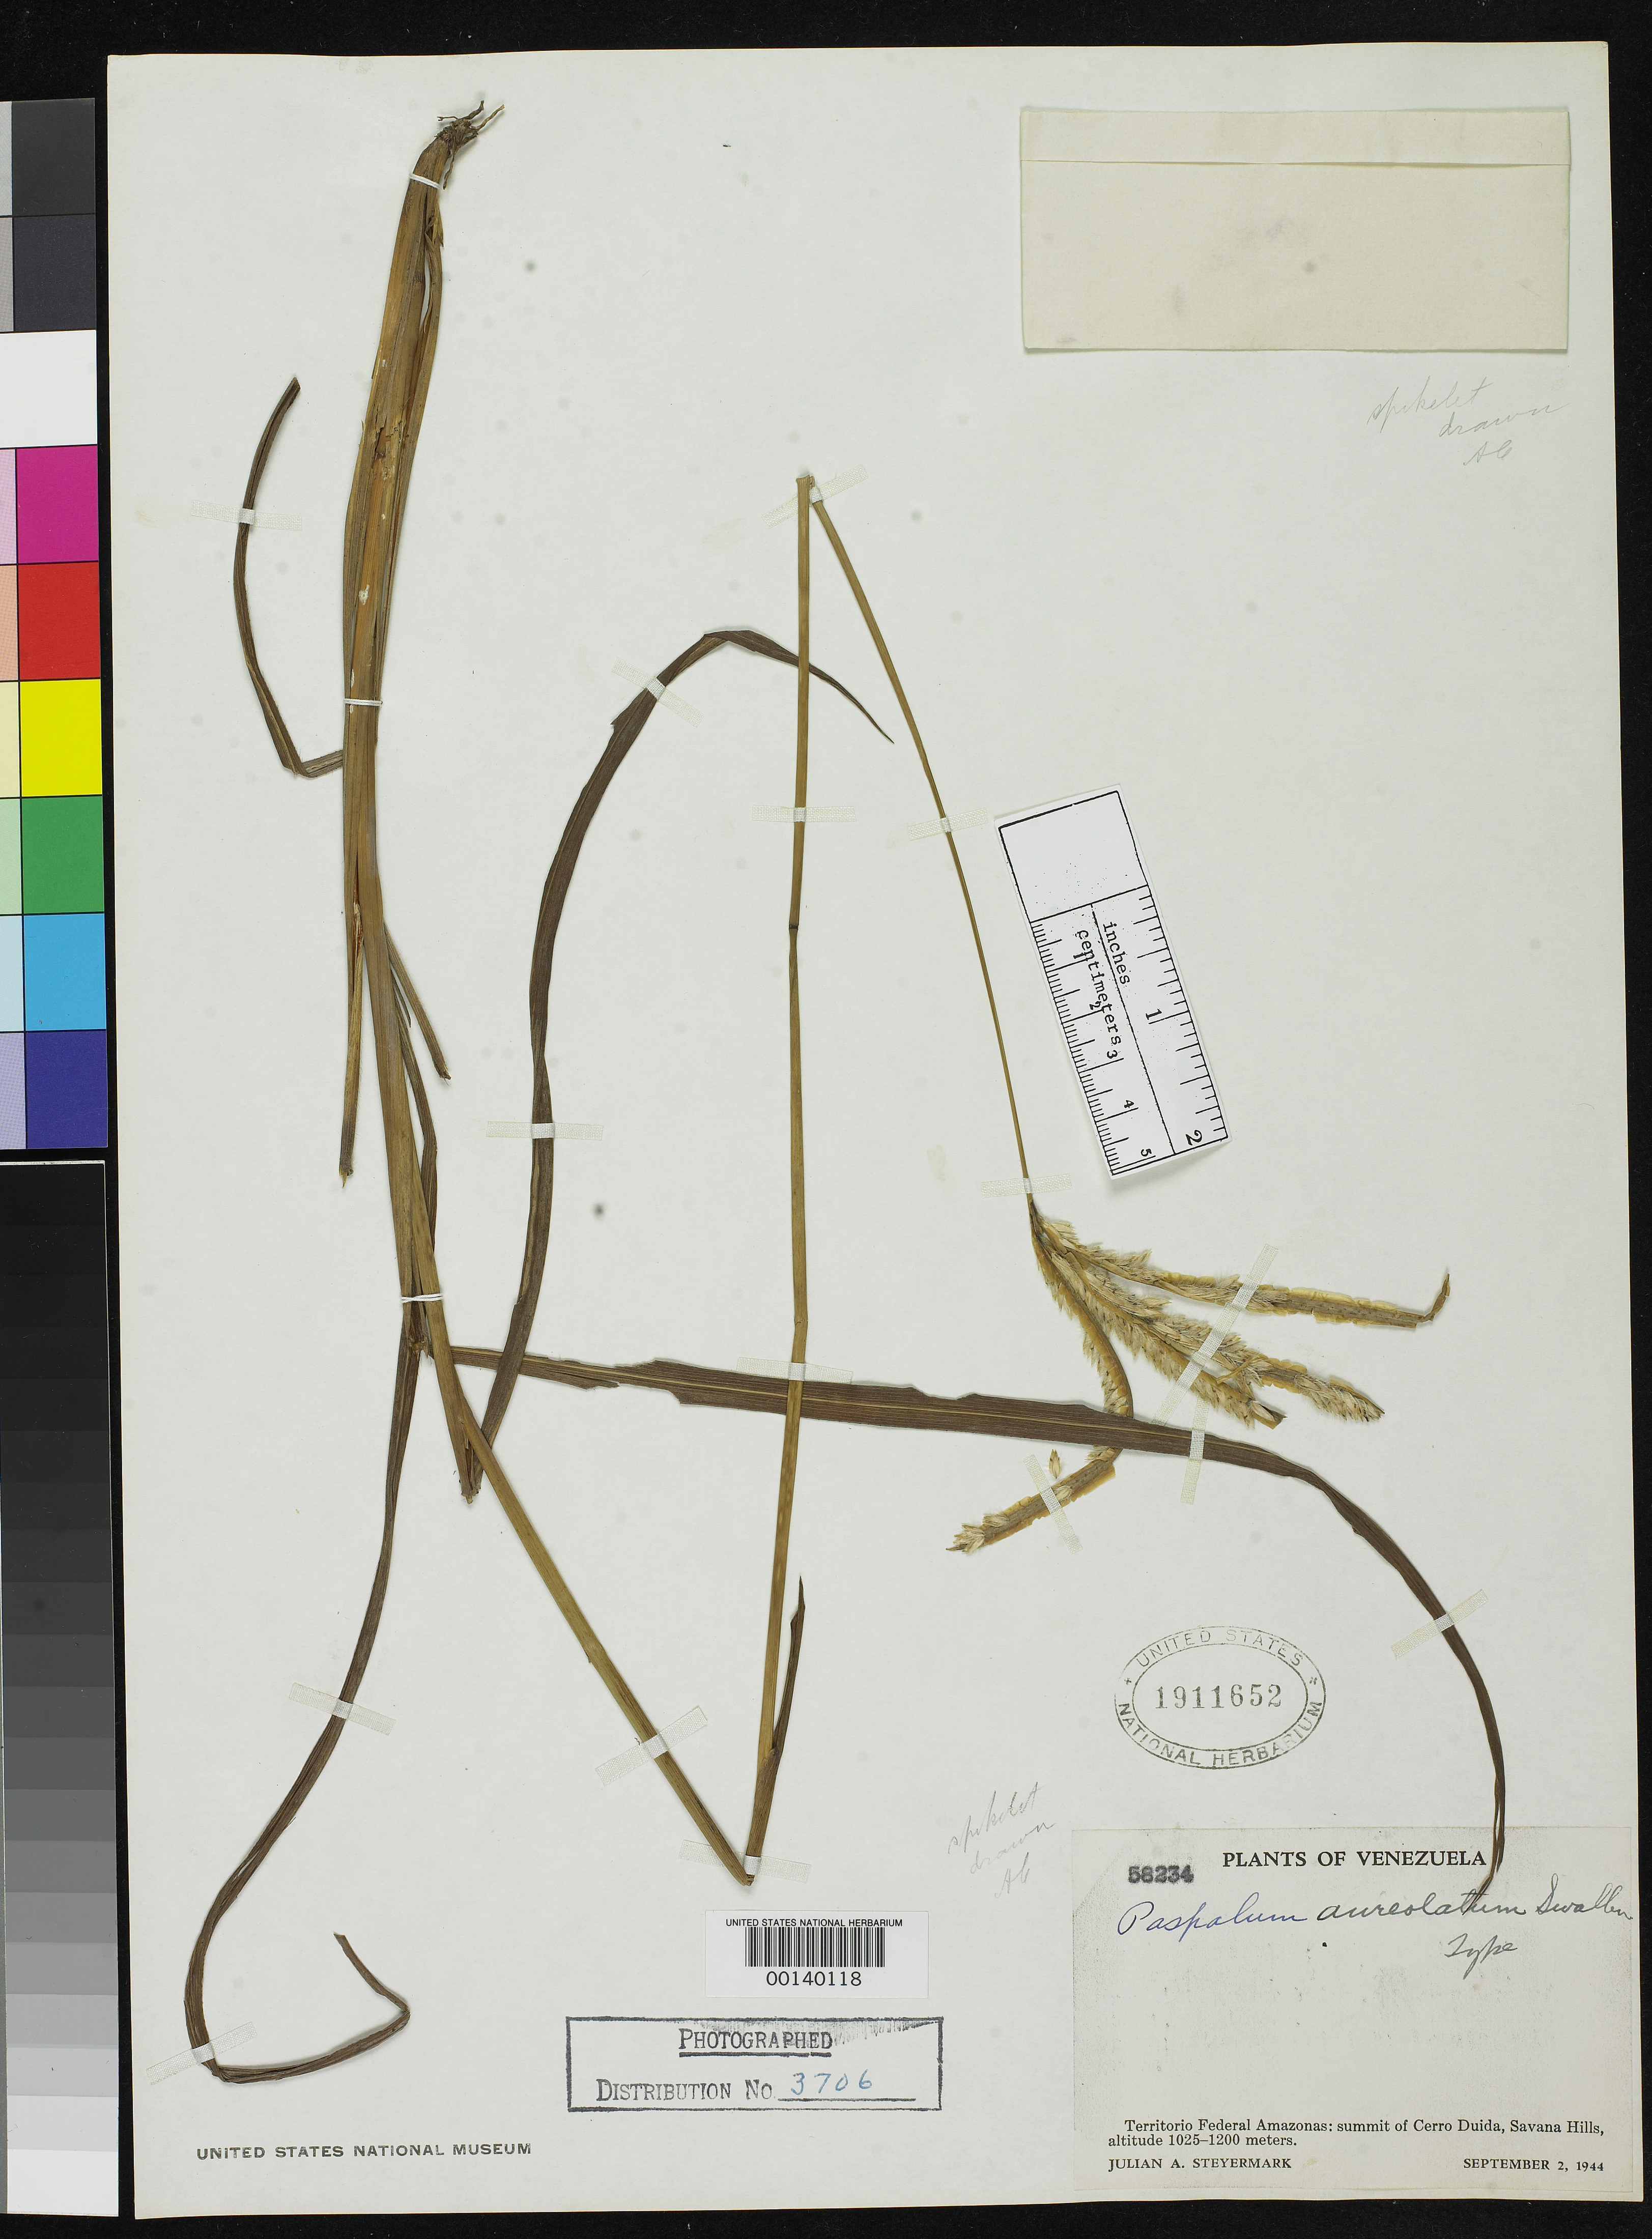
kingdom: Plantae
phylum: Tracheophyta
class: Liliopsida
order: Poales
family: Poaceae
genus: Paspalum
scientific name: Paspalum aureolatum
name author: Swallen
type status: Holotype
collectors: J. Steyermark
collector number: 58234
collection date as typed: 02 Sep 1944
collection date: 1944-09-02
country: Venezuela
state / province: Amazonas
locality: Cerro Duida.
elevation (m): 1025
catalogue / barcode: US 1911652